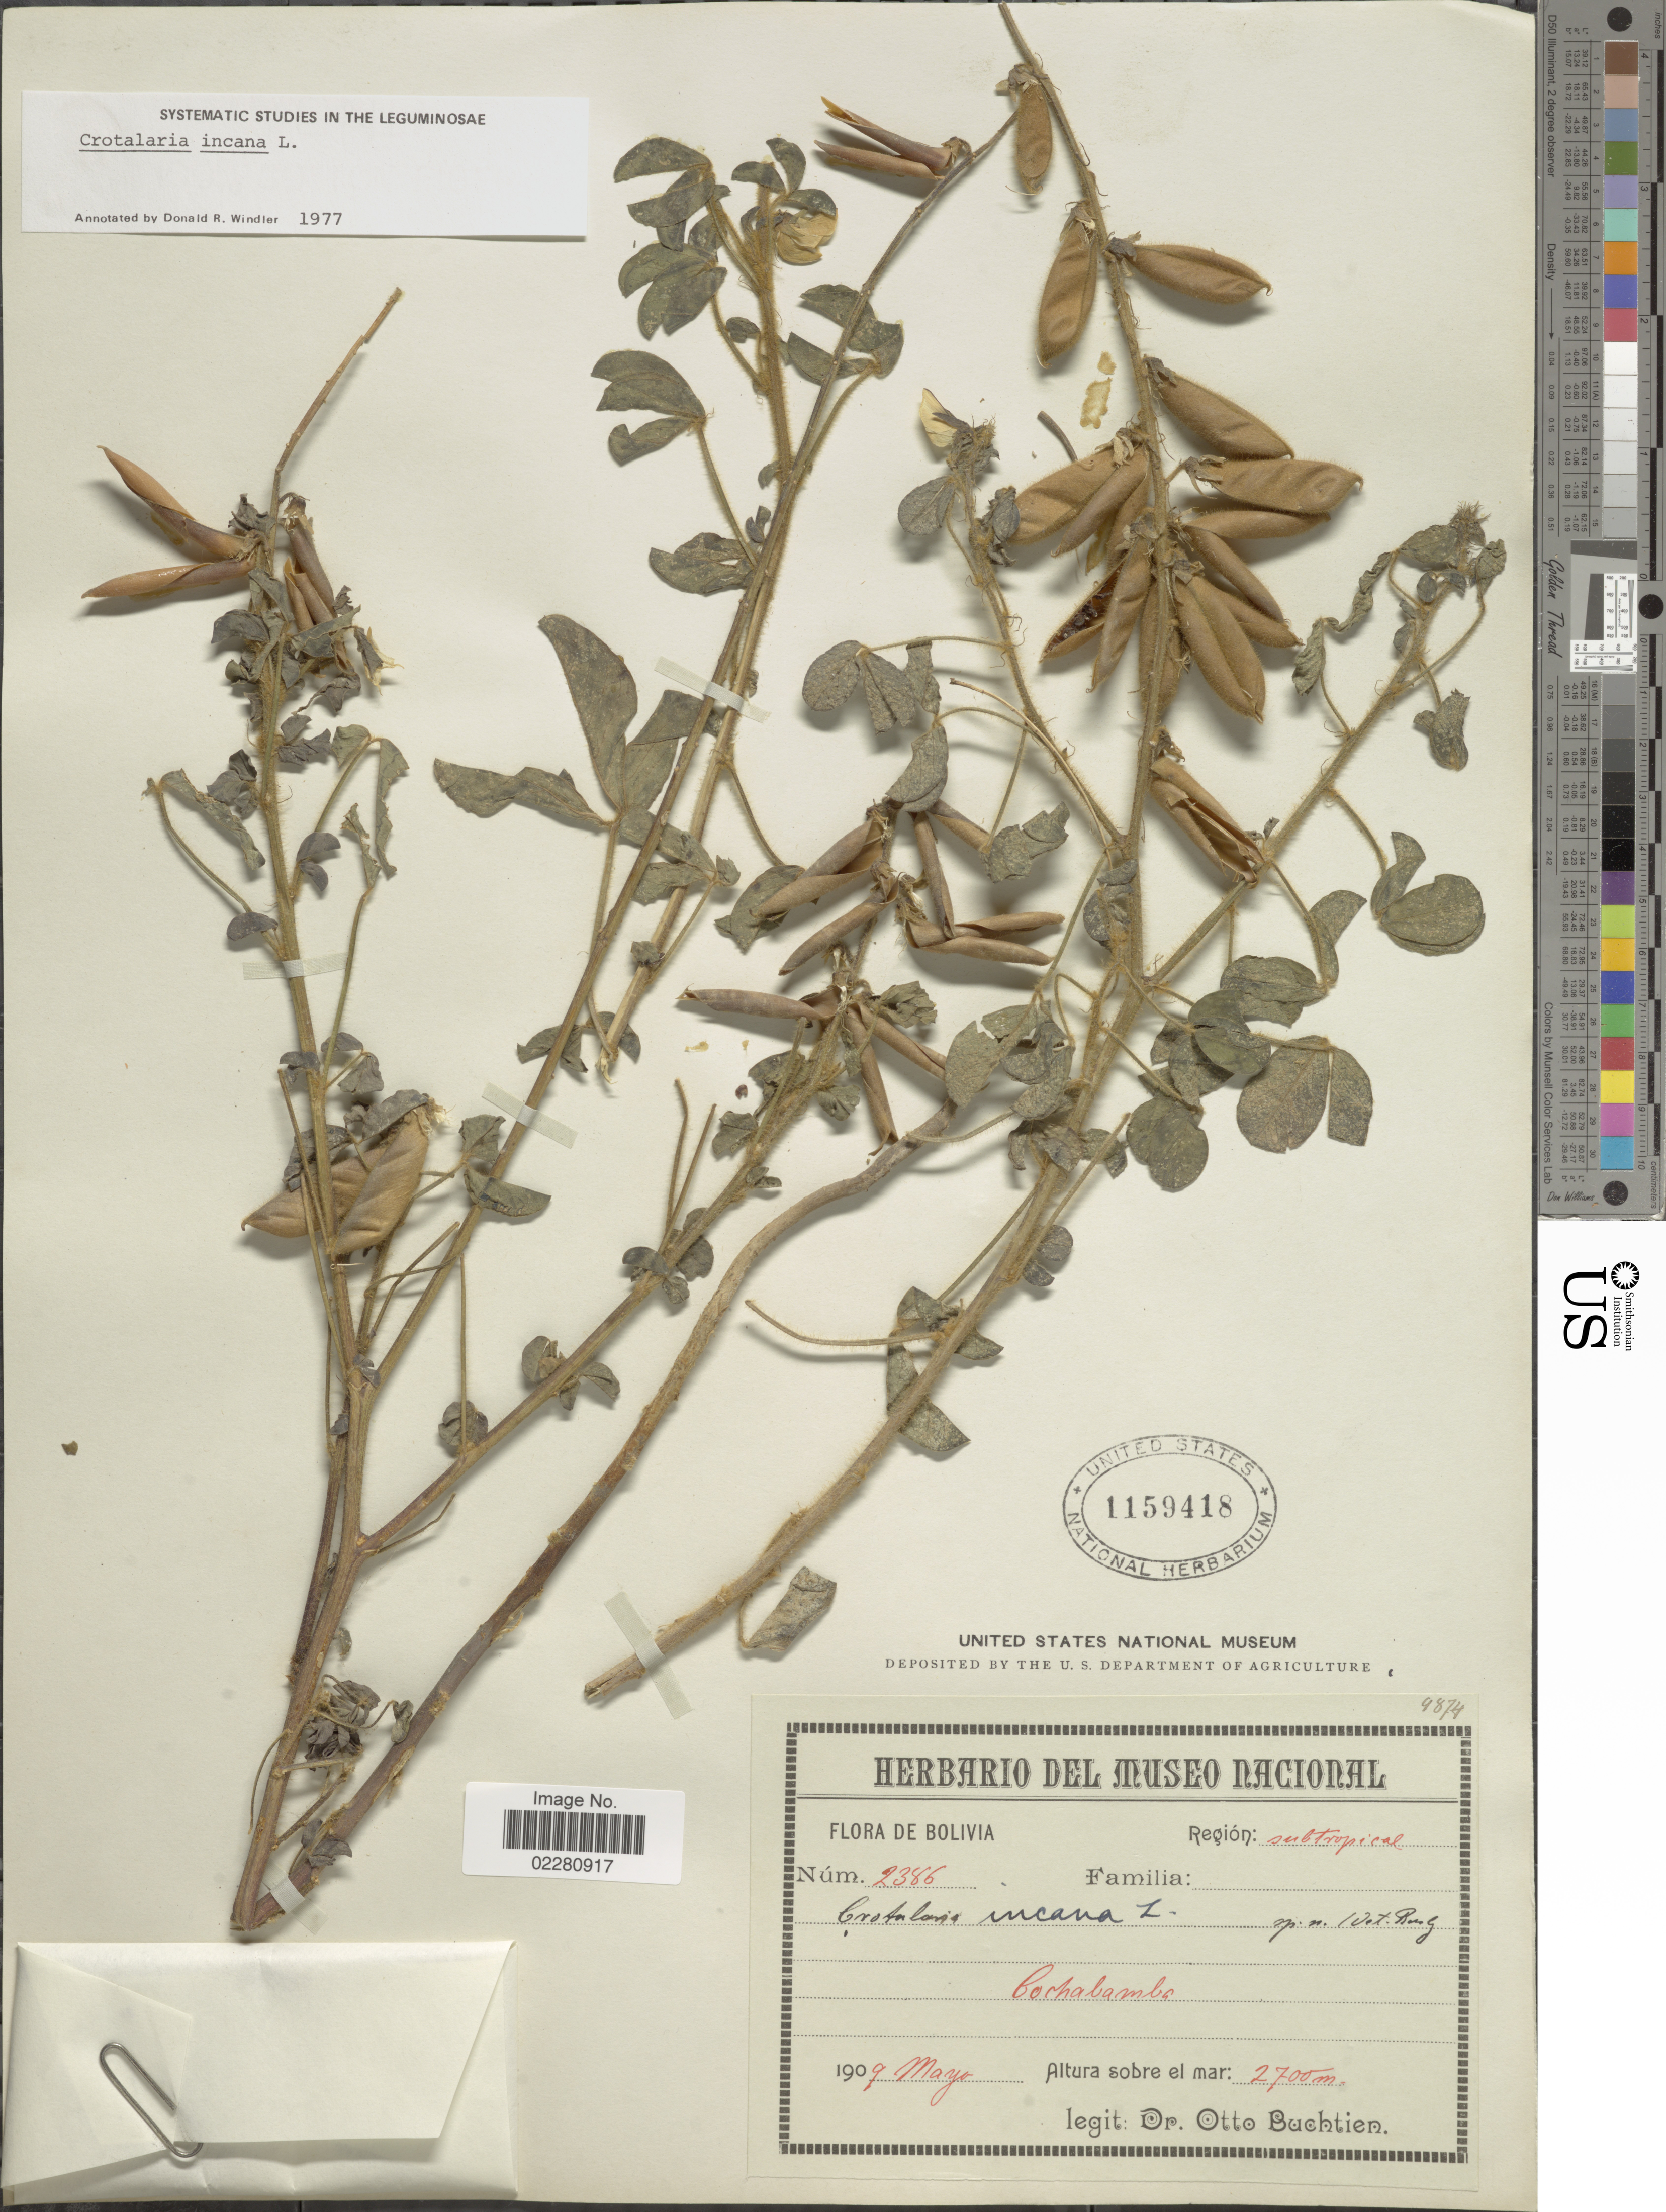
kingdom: Plantae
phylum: Tracheophyta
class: Magnoliopsida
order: Fabales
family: Fabaceae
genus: Crotalaria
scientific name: Crotalaria incana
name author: L.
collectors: O. Buchtien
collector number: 2386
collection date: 1909-05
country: Bolivia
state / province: Cochabamba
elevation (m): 2700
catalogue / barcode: US 1159418